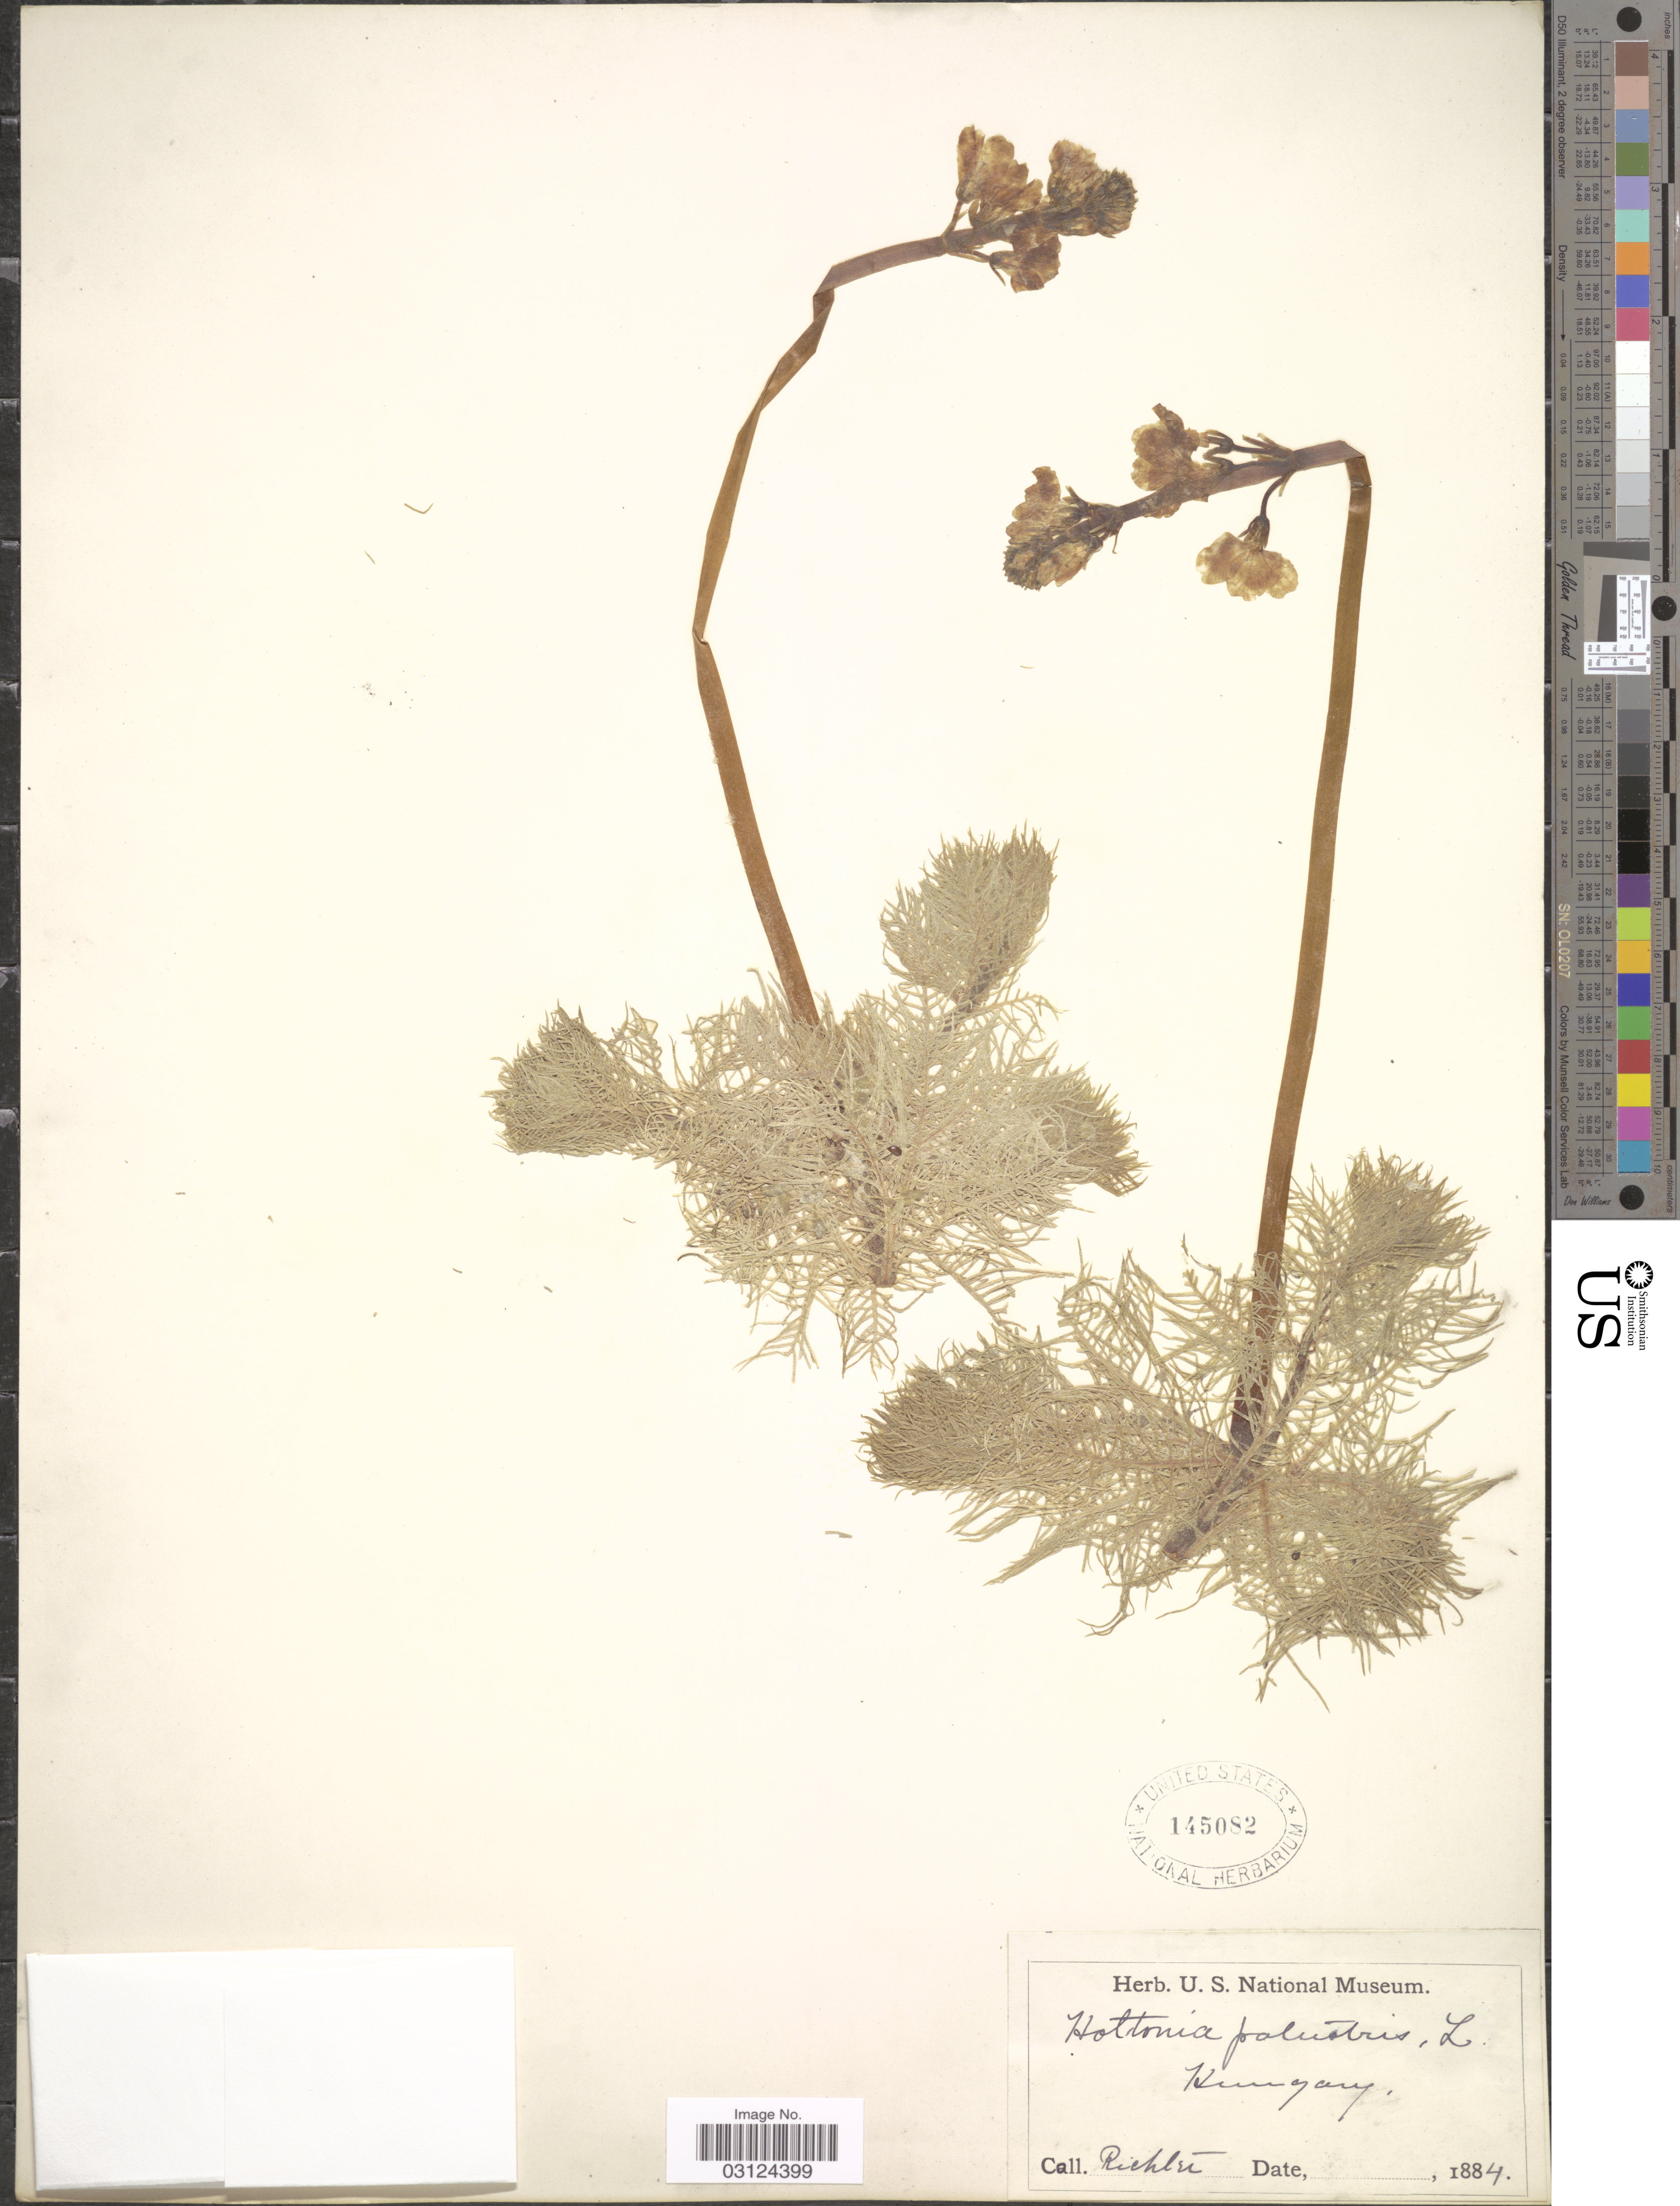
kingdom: Plantae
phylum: Tracheophyta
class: Magnoliopsida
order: Ericales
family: Primulaceae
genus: Hottonia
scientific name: Hottonia palustris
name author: L.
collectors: -- Richter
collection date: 1884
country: Hungary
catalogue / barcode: US 145082